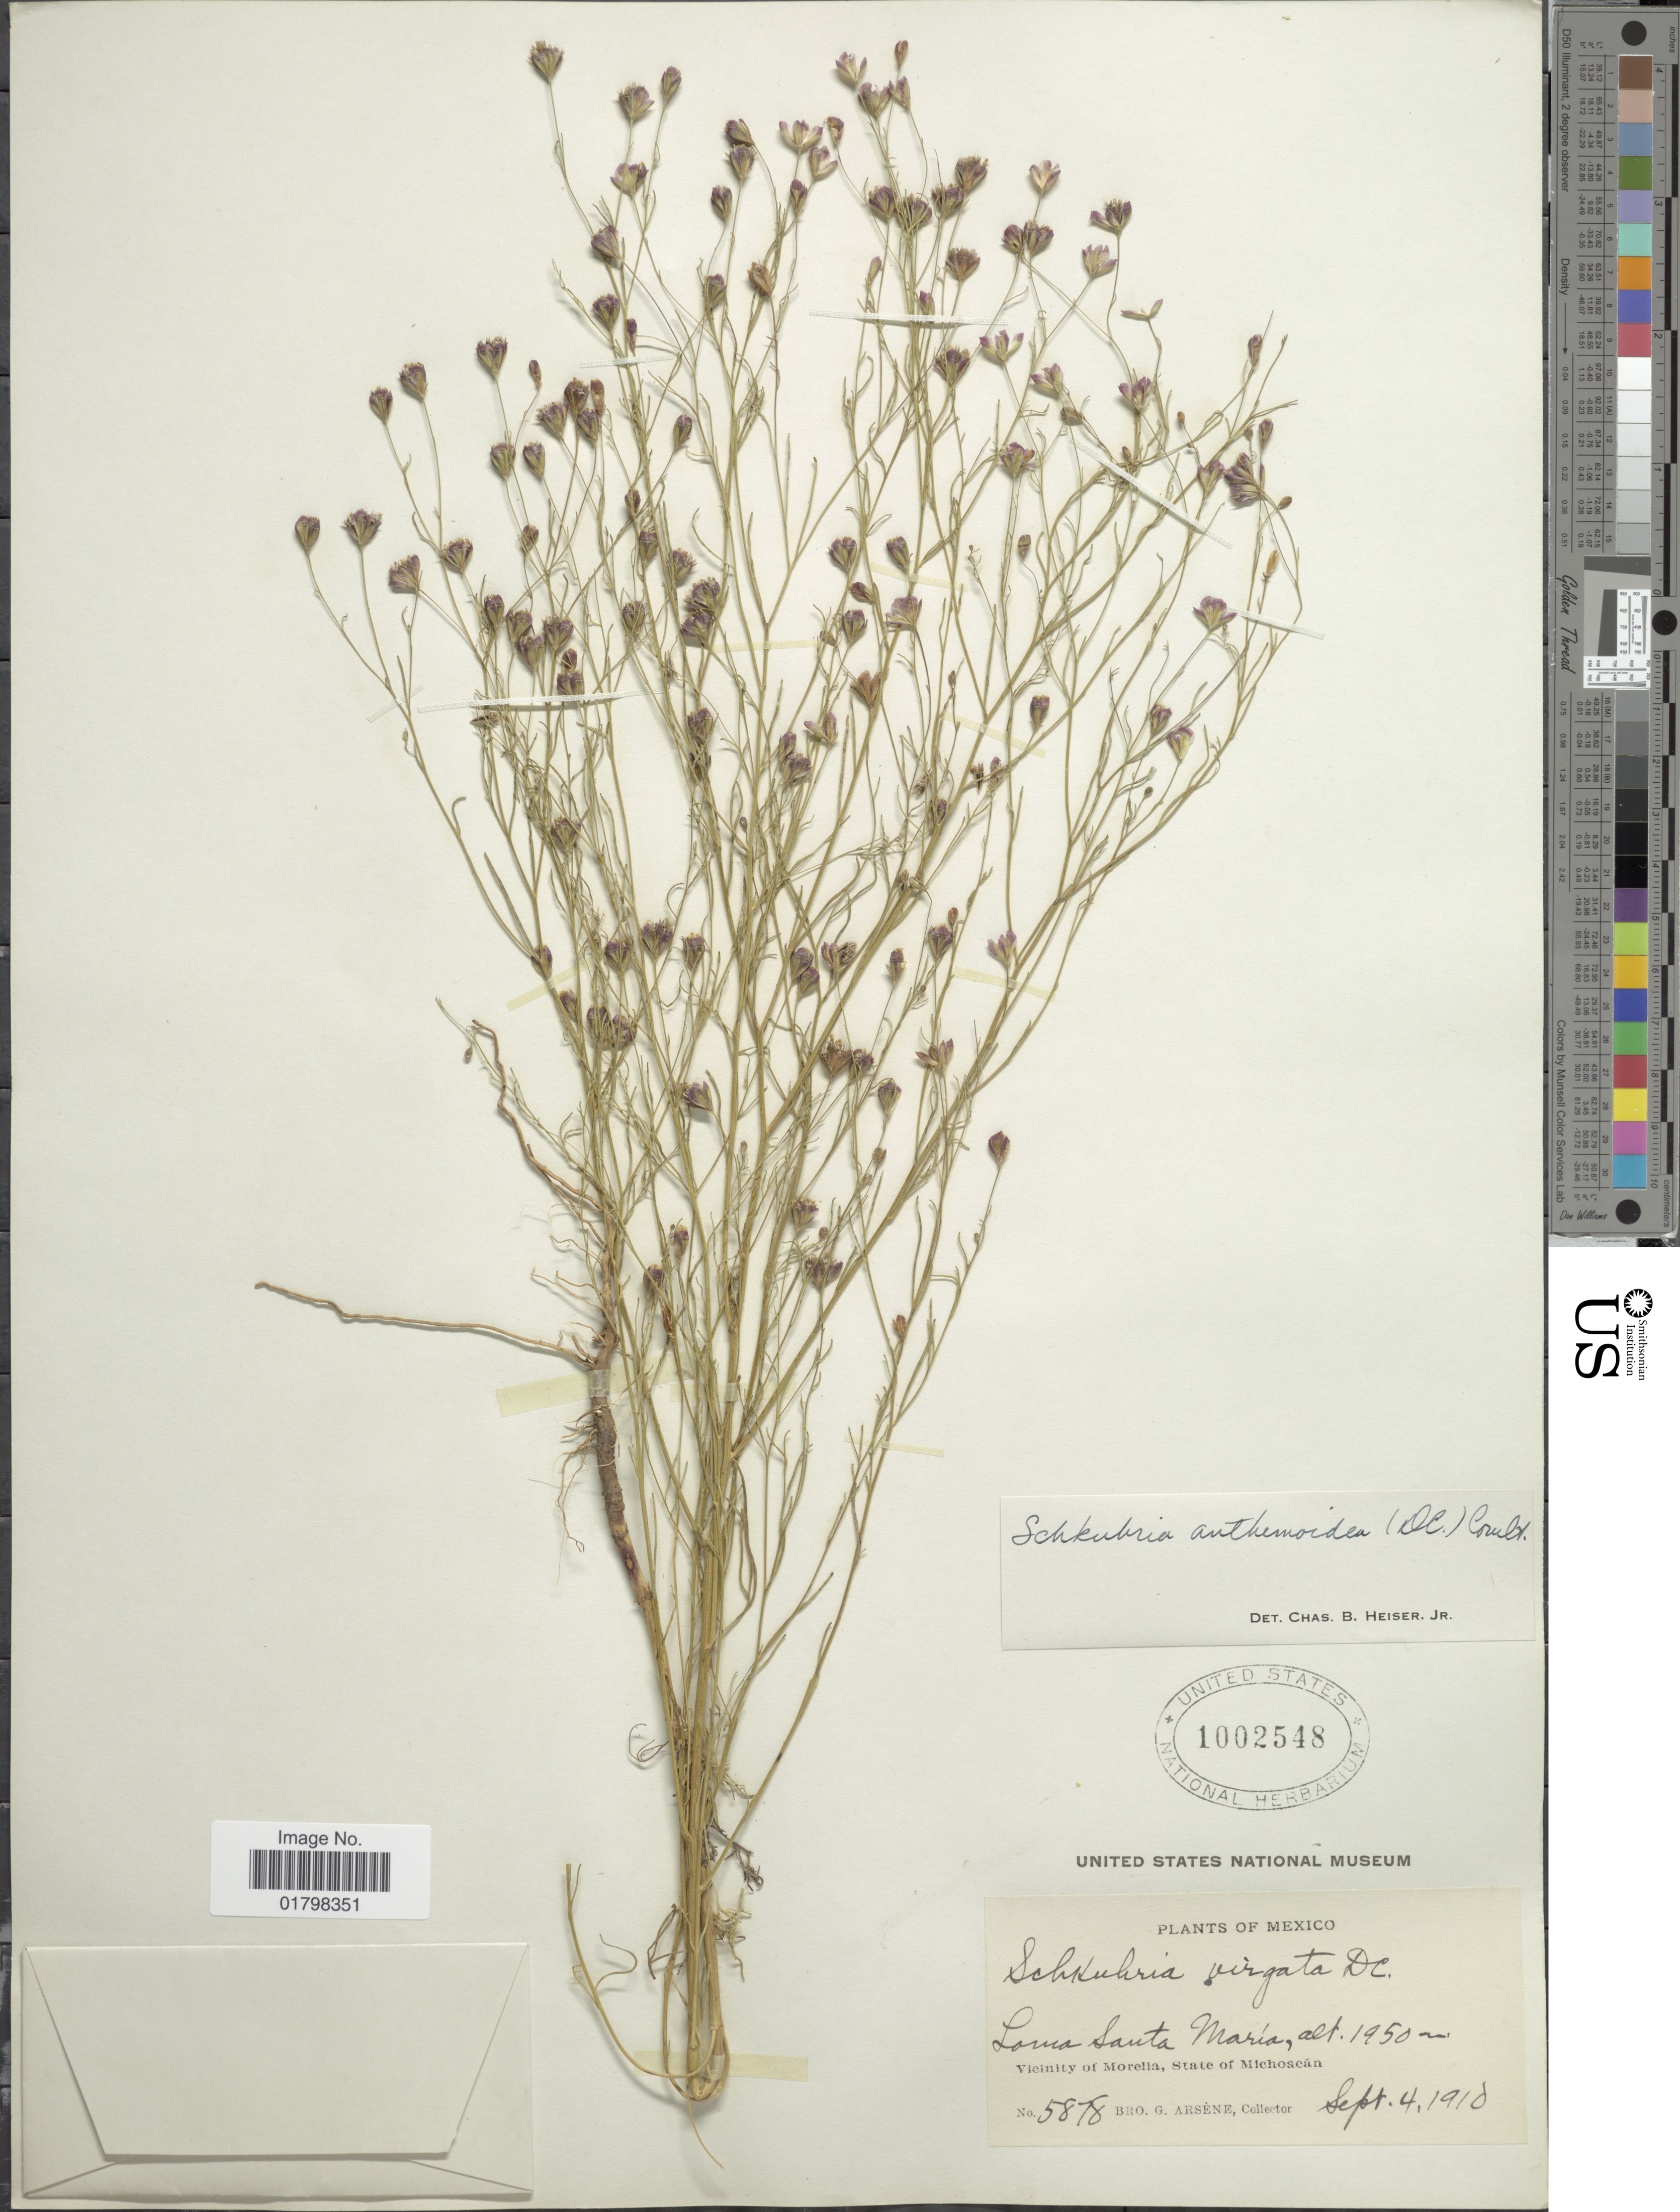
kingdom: Plantae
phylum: Tracheophyta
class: Magnoliopsida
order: Asterales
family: Asteraceae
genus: Schkuhria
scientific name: Schkuhria wislizeni var. frustrata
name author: S.F. Blake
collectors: Bro. G. Arsène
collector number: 5878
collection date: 1910-09-04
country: Mexico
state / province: Michoacán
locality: Loma Santa Maria, vicinity of Morelia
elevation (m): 1950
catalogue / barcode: US 1002548